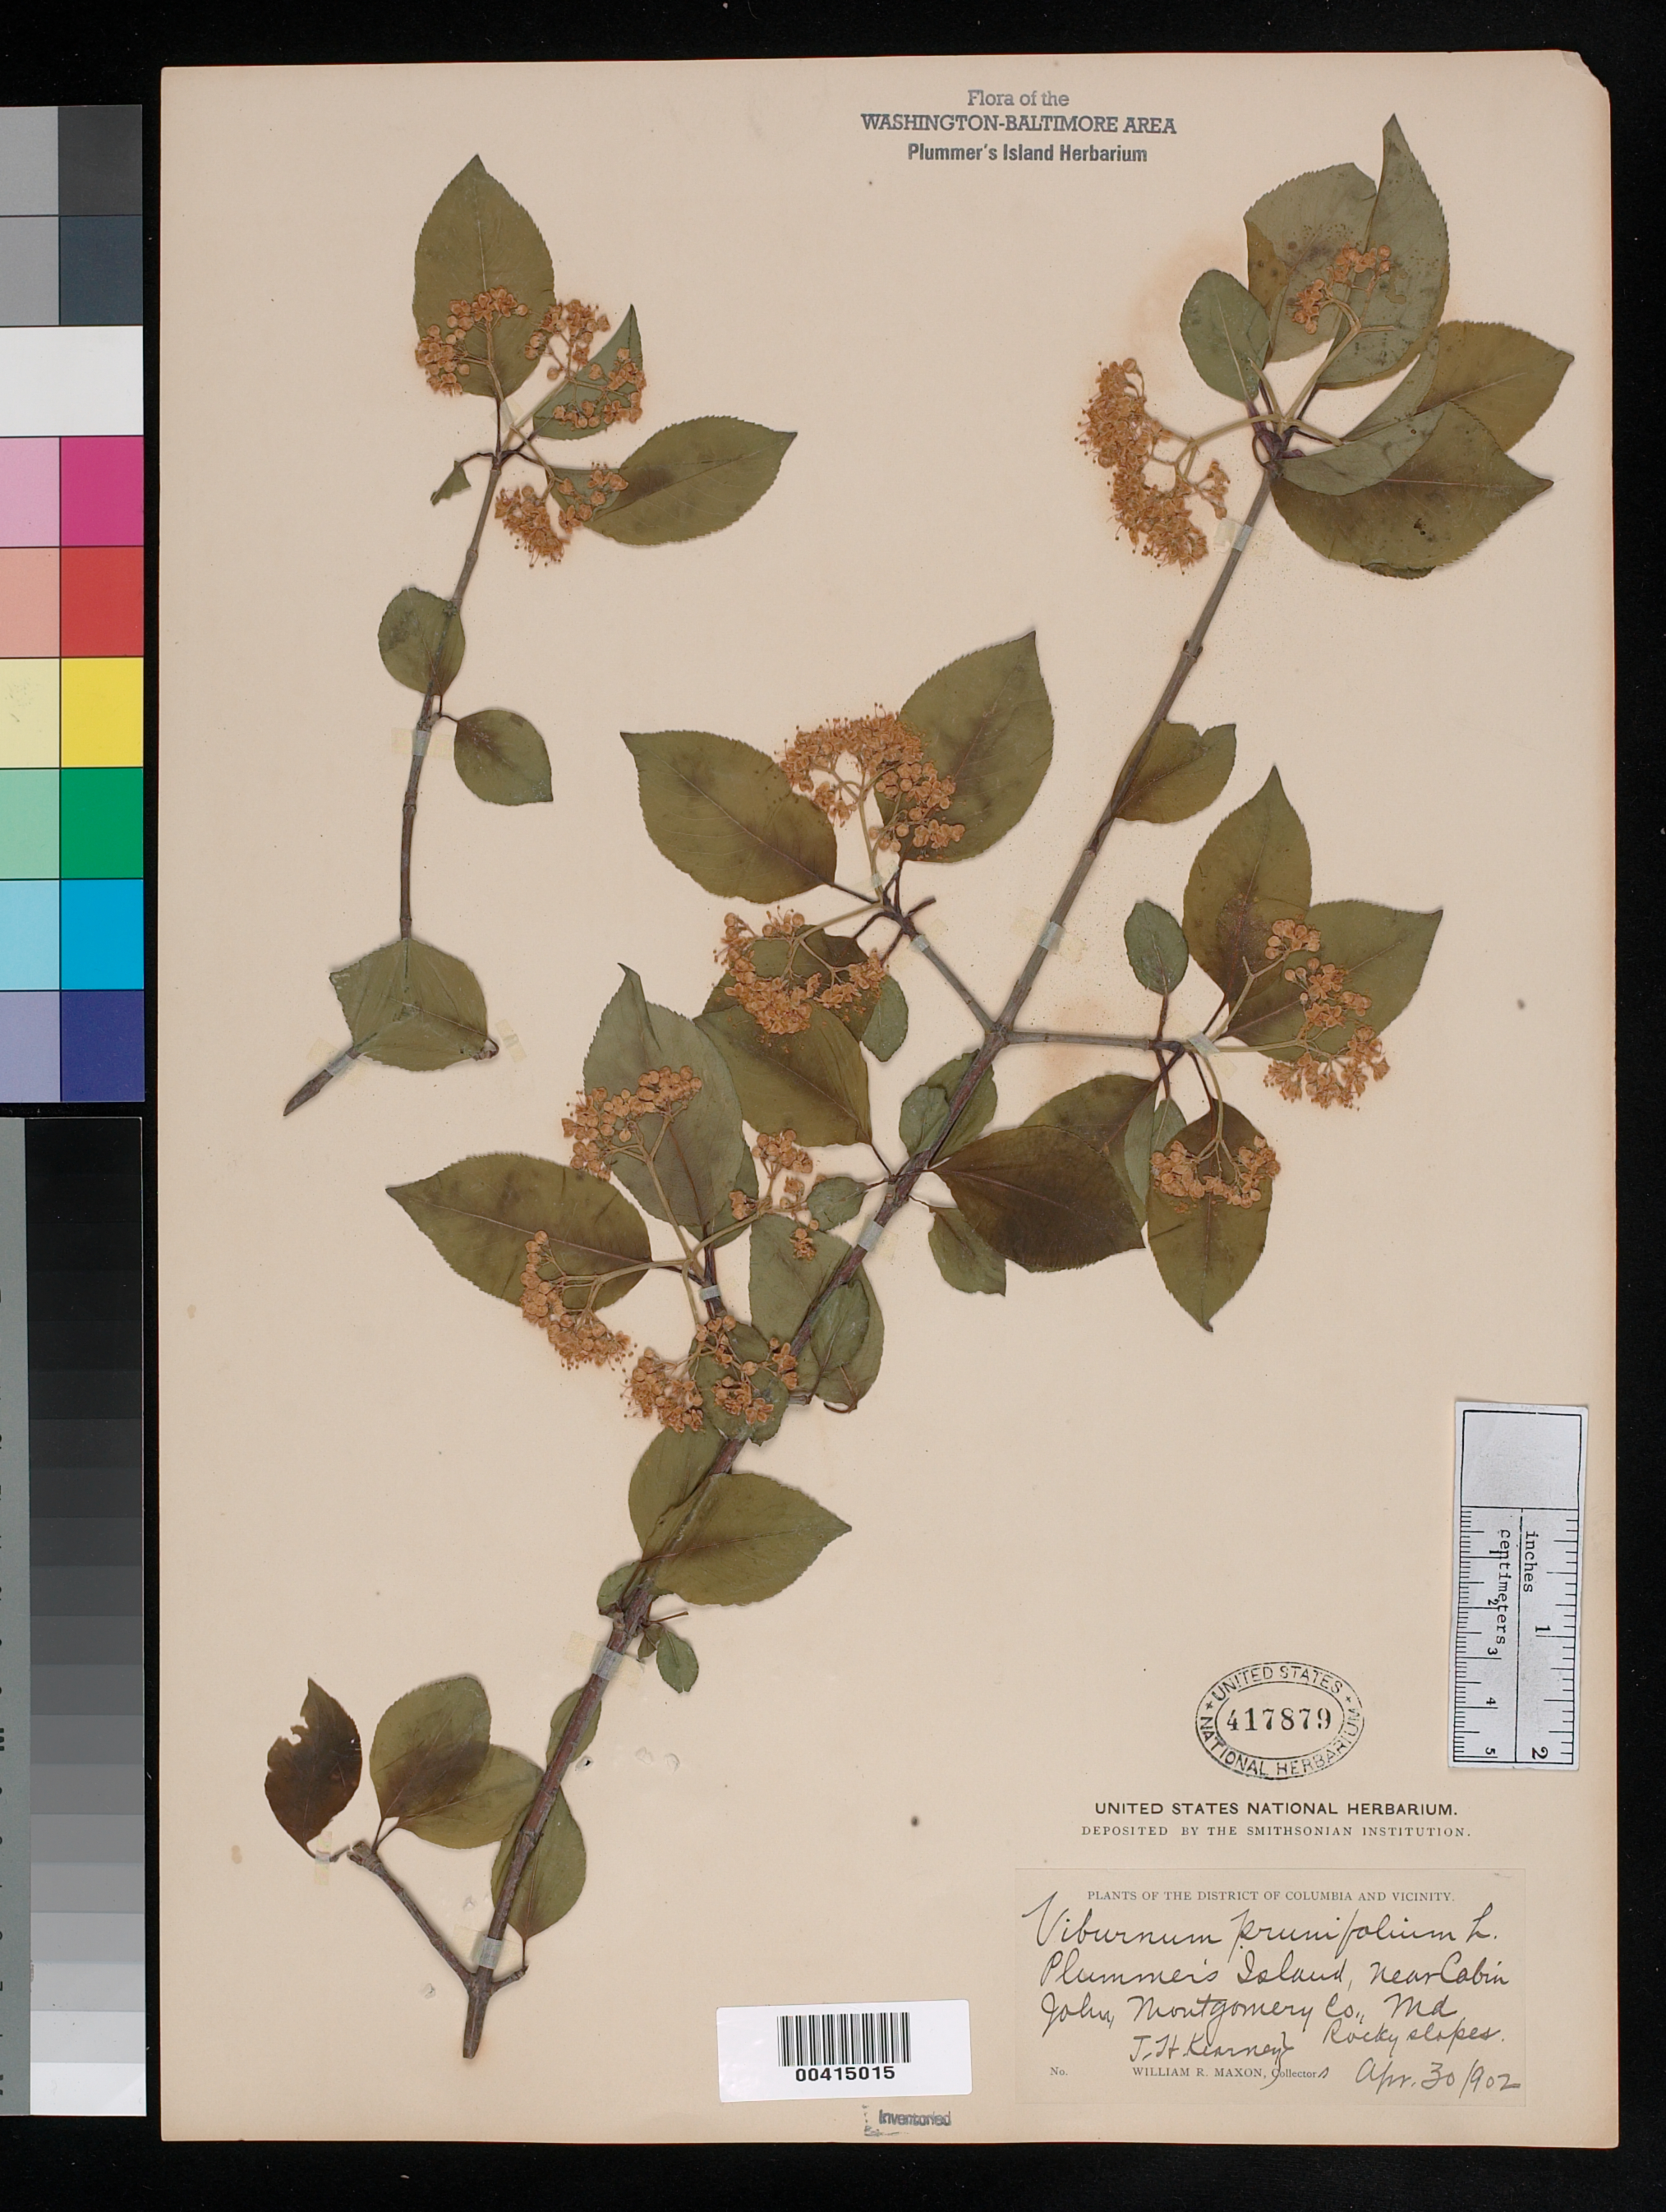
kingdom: Plantae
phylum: Tracheophyta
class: Magnoliopsida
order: Dipsacales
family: Viburnaceae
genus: Viburnum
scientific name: Viburnum prunifolium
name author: L.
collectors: W. R. Maxon & T. H. Kearney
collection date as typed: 30 Apr 1902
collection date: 1902-04-30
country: United States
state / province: Maryland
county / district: Montgomery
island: Plummers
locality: Plummer's Island C. & O. Canal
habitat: Rocky slopes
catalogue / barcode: US 417879